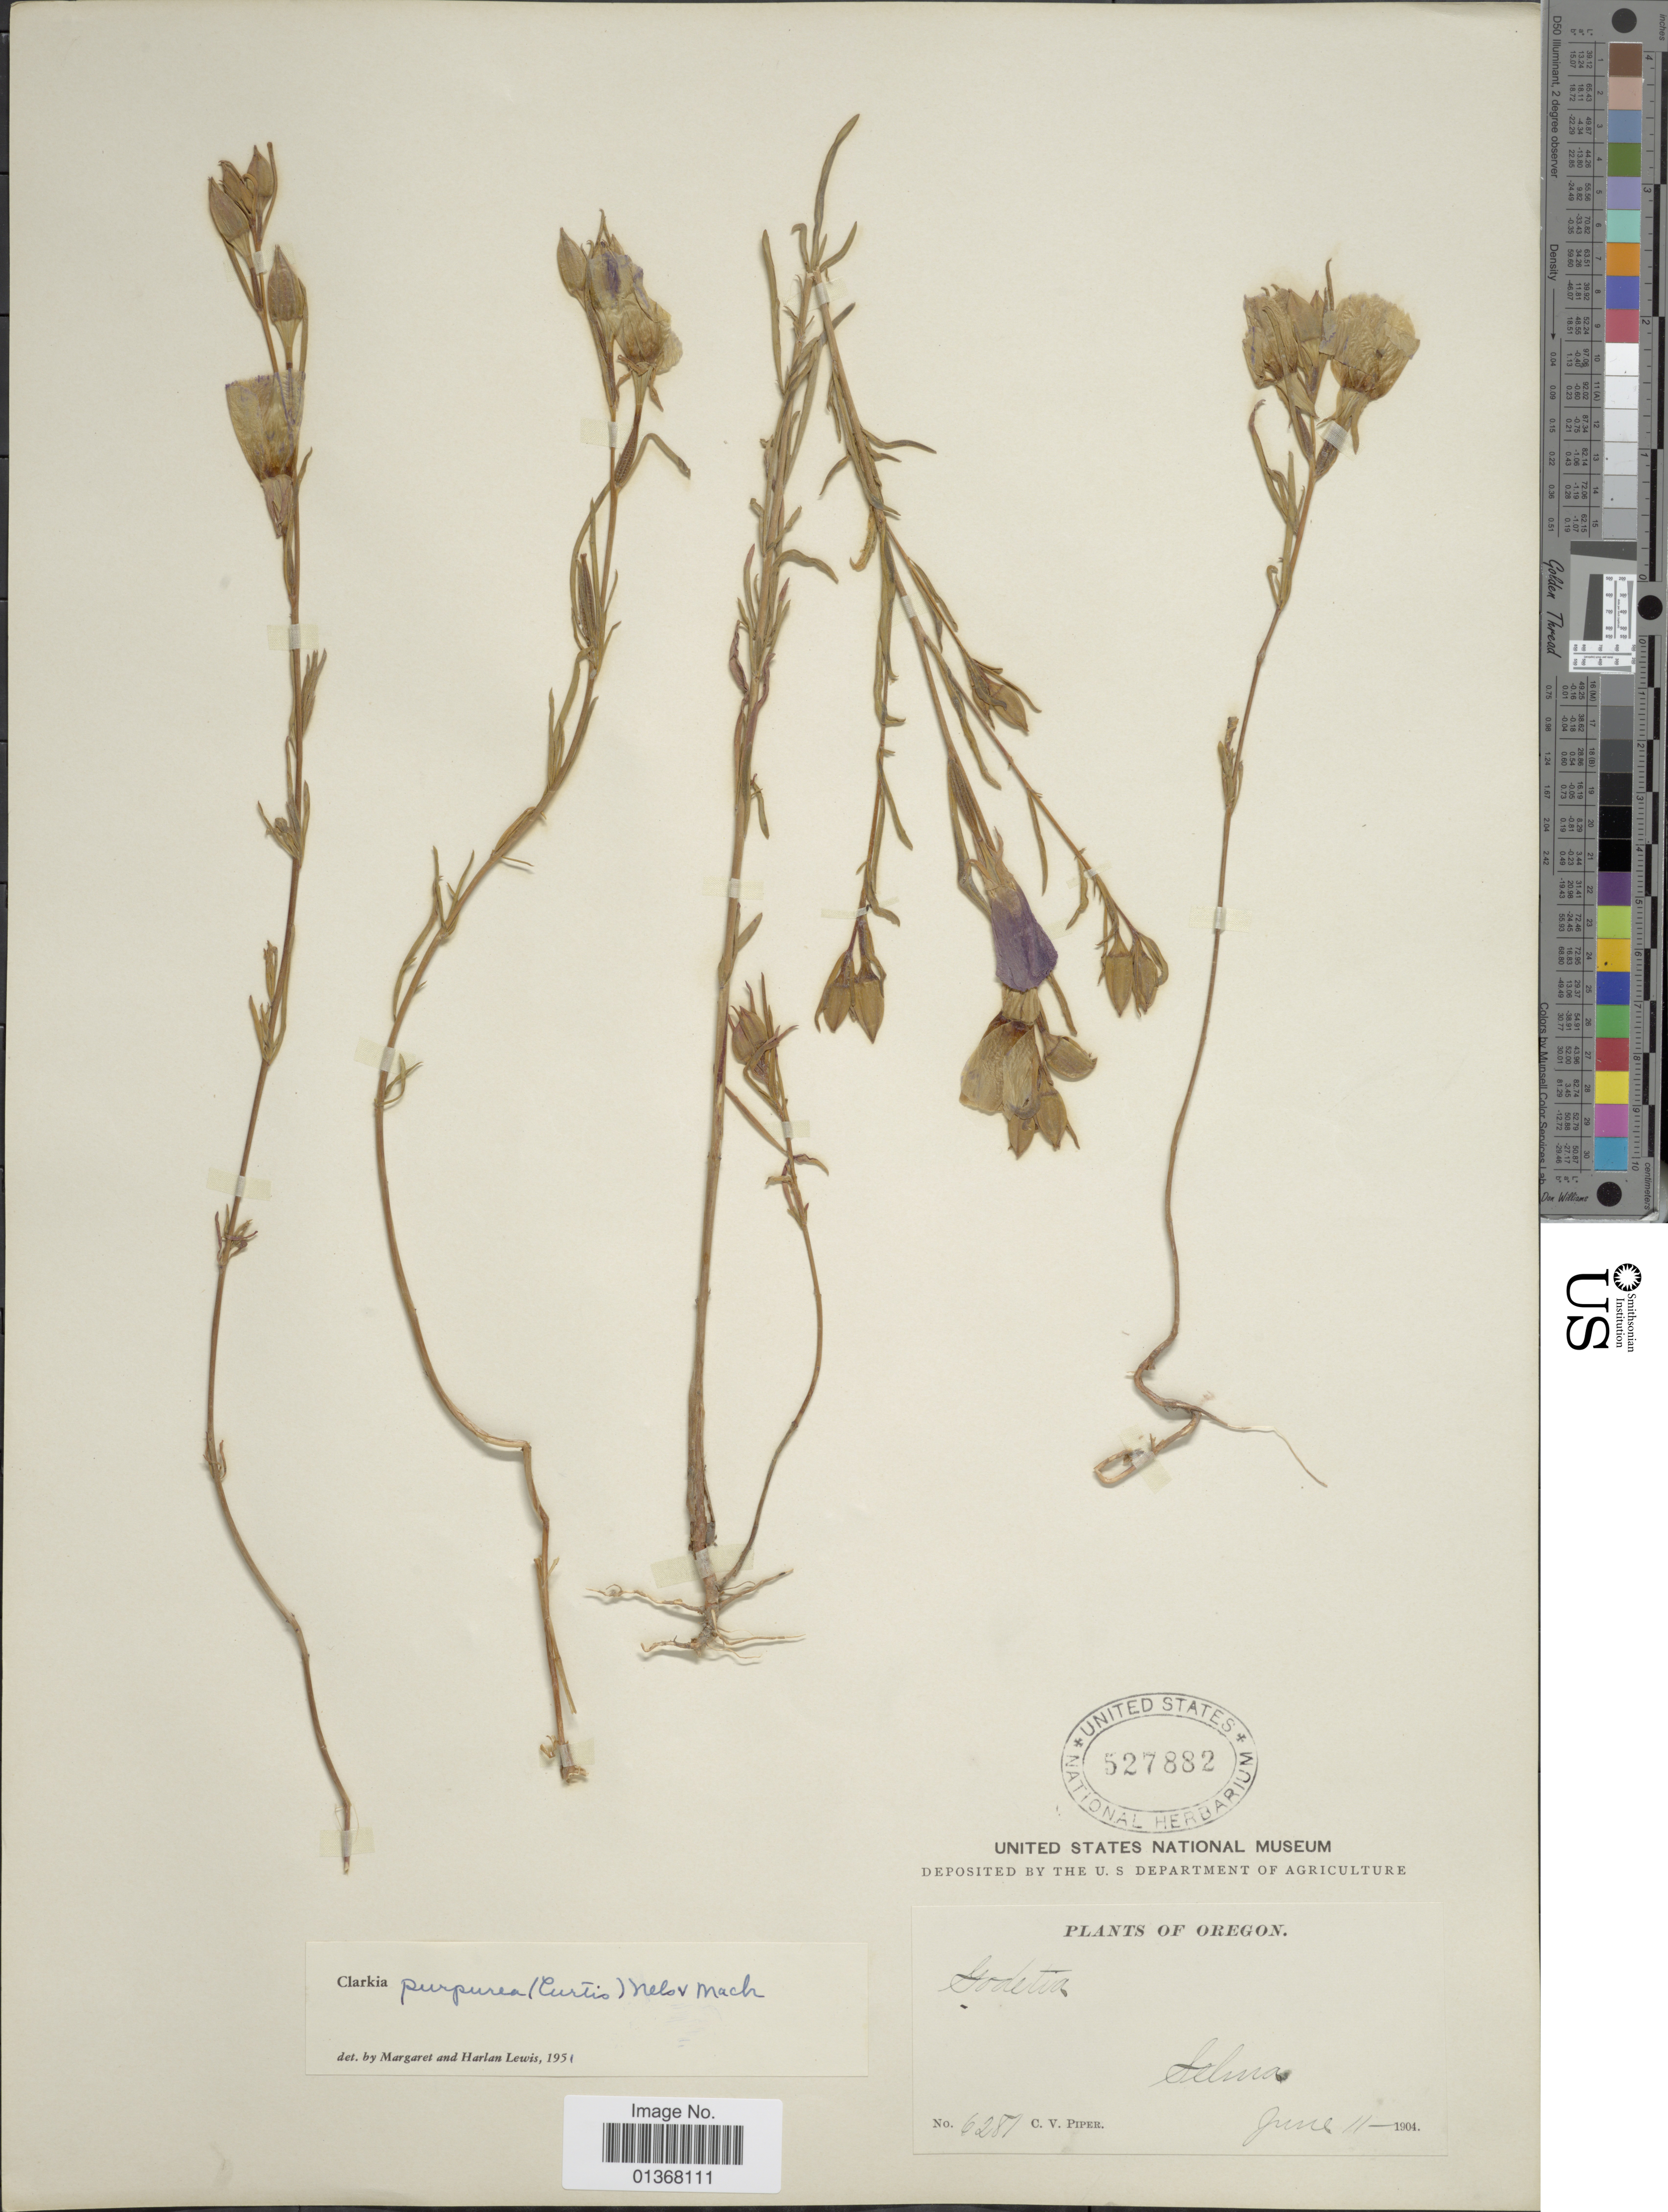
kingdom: Plantae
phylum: Tracheophyta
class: Magnoliopsida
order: Myrtales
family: Onagraceae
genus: Clarkia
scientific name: Clarkia pulchella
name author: Pursh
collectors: C. V. Piper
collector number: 6287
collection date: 1904-06-11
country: United States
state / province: Oregon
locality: Selma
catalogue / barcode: US 527882